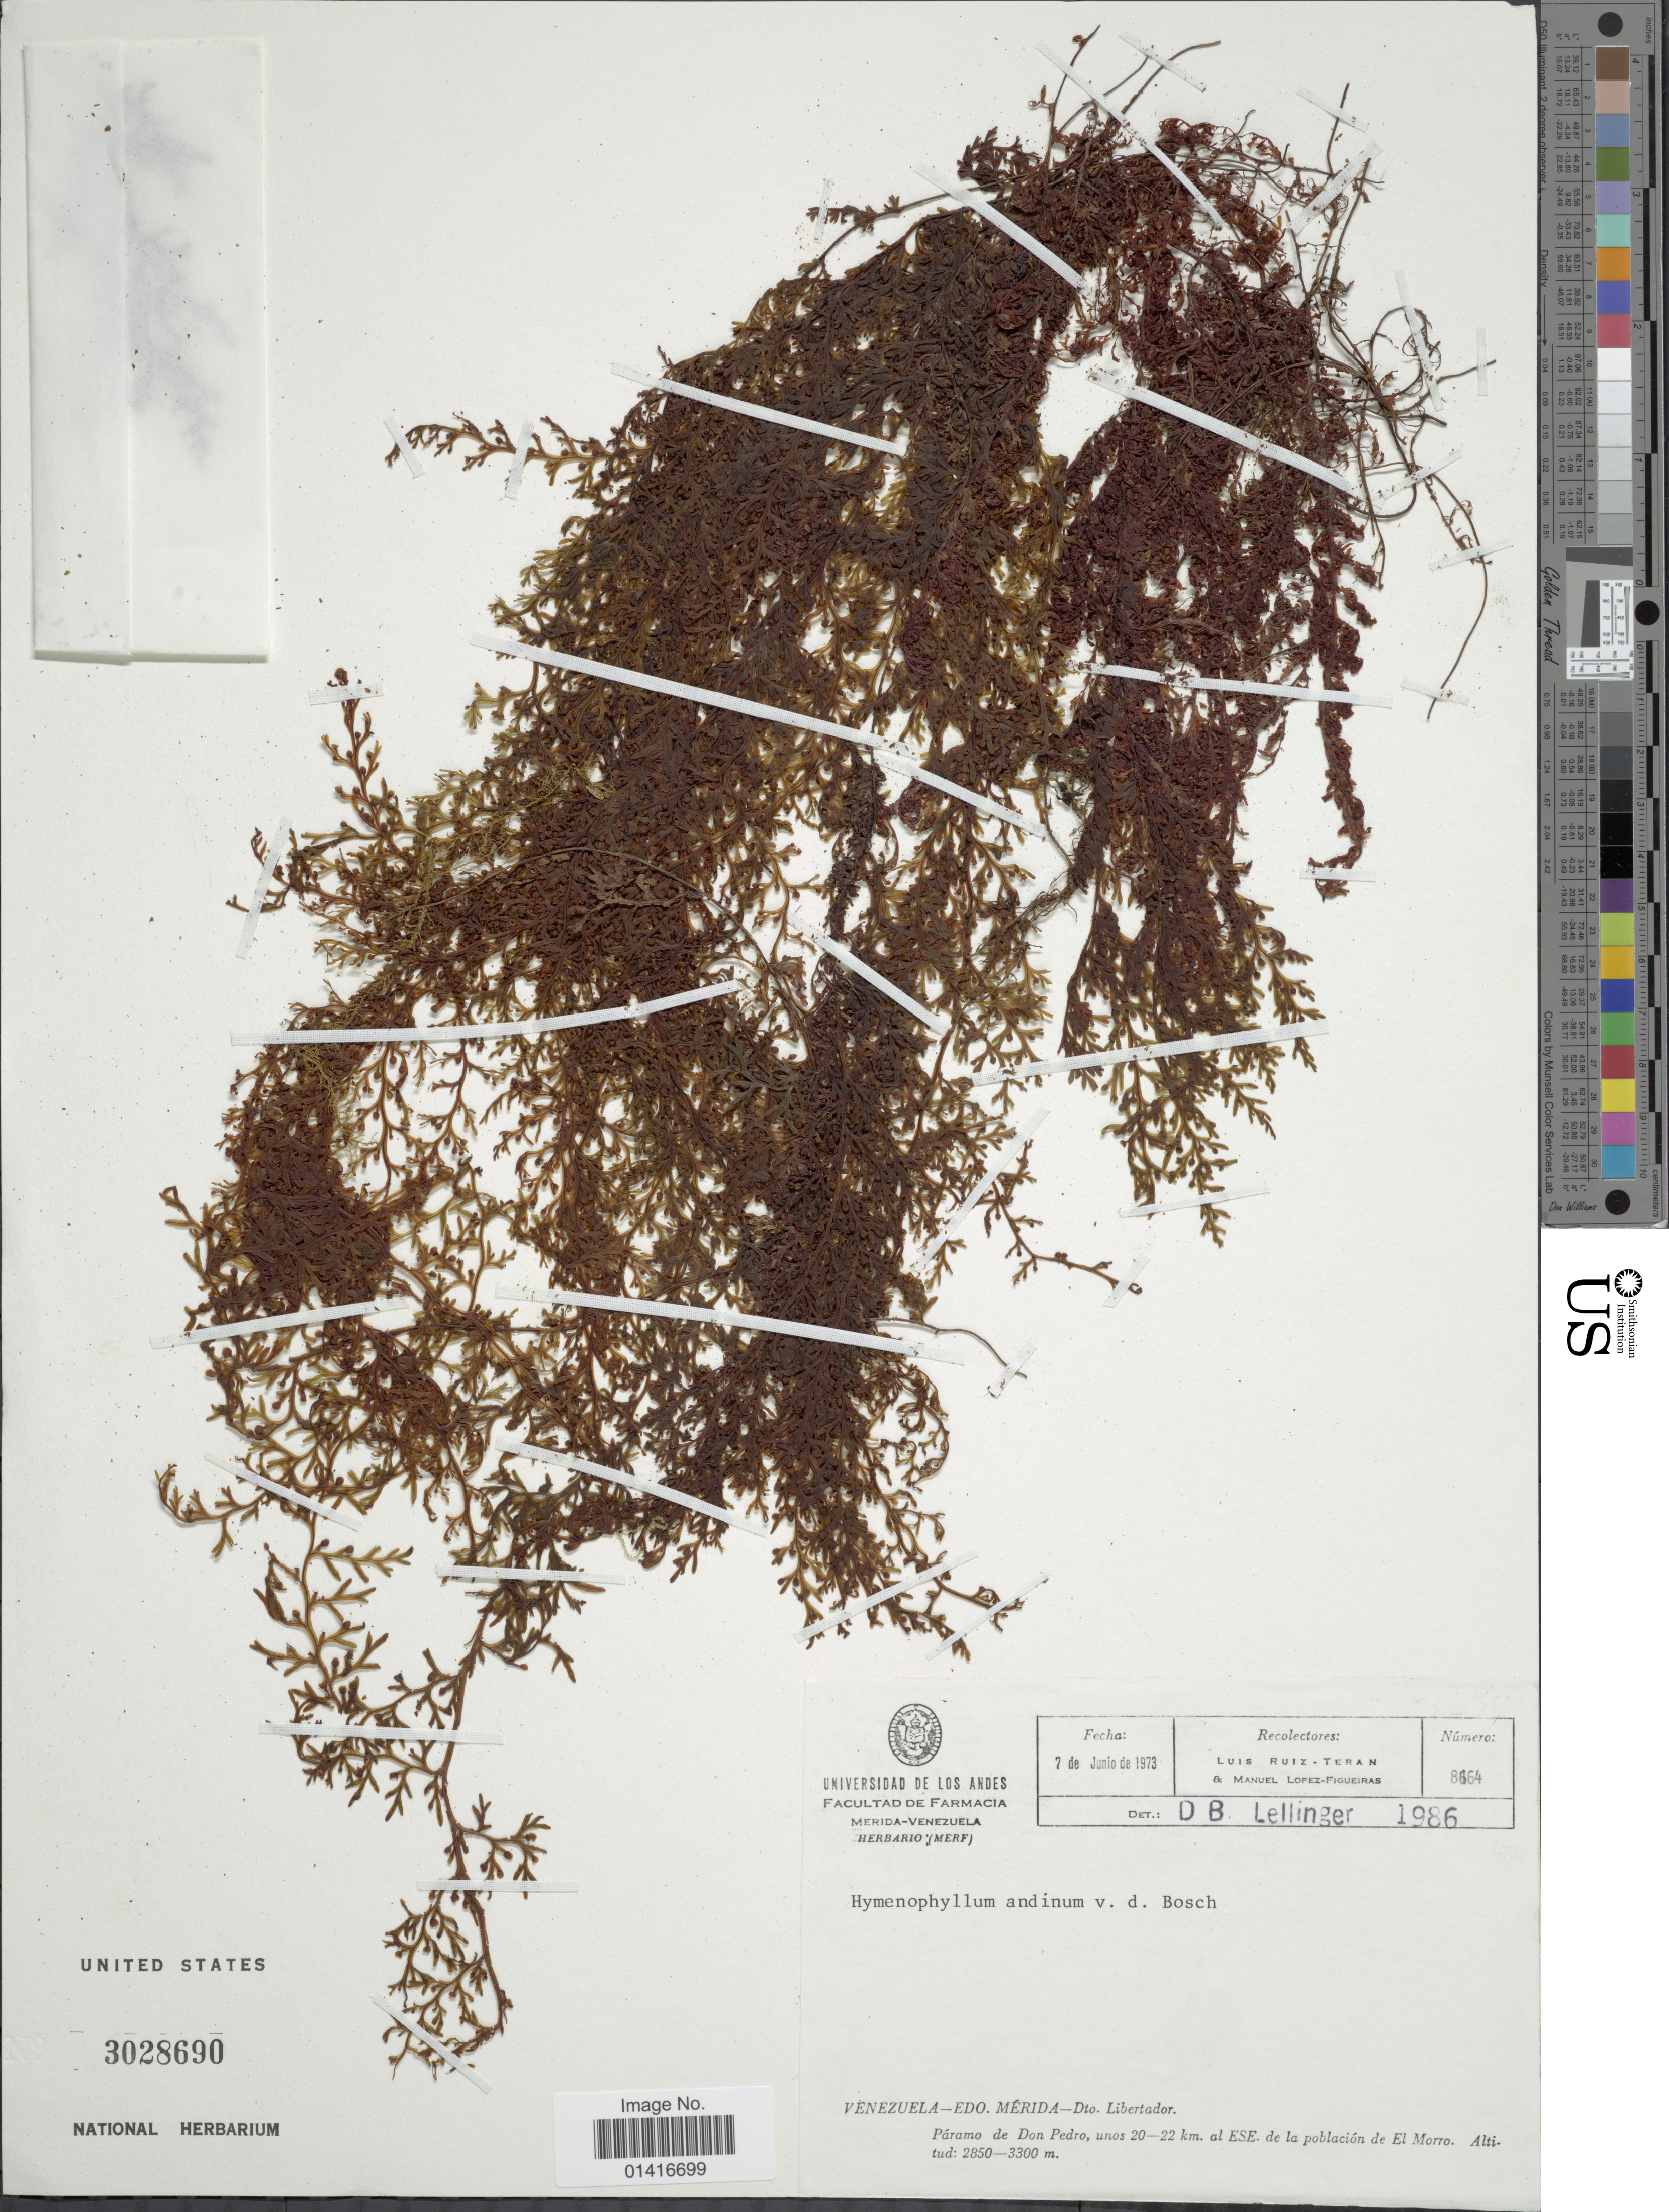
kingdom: Plantae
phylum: Tracheophyta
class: Polypodiopsida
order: Hymenophyllales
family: Hymenophyllaceae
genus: Hymenophyllum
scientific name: Hymenophyllum myriocarpum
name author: Hook.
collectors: L. E. Ruíz-Terán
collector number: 8664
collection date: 1973-06-07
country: Venezuela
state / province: Mérida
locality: EDO. Mérida-Dto.Libertador. Páramo de Don Pedro, unos 20-22 km. al ESE de la población de El Morro.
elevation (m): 2850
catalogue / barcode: US 3028690